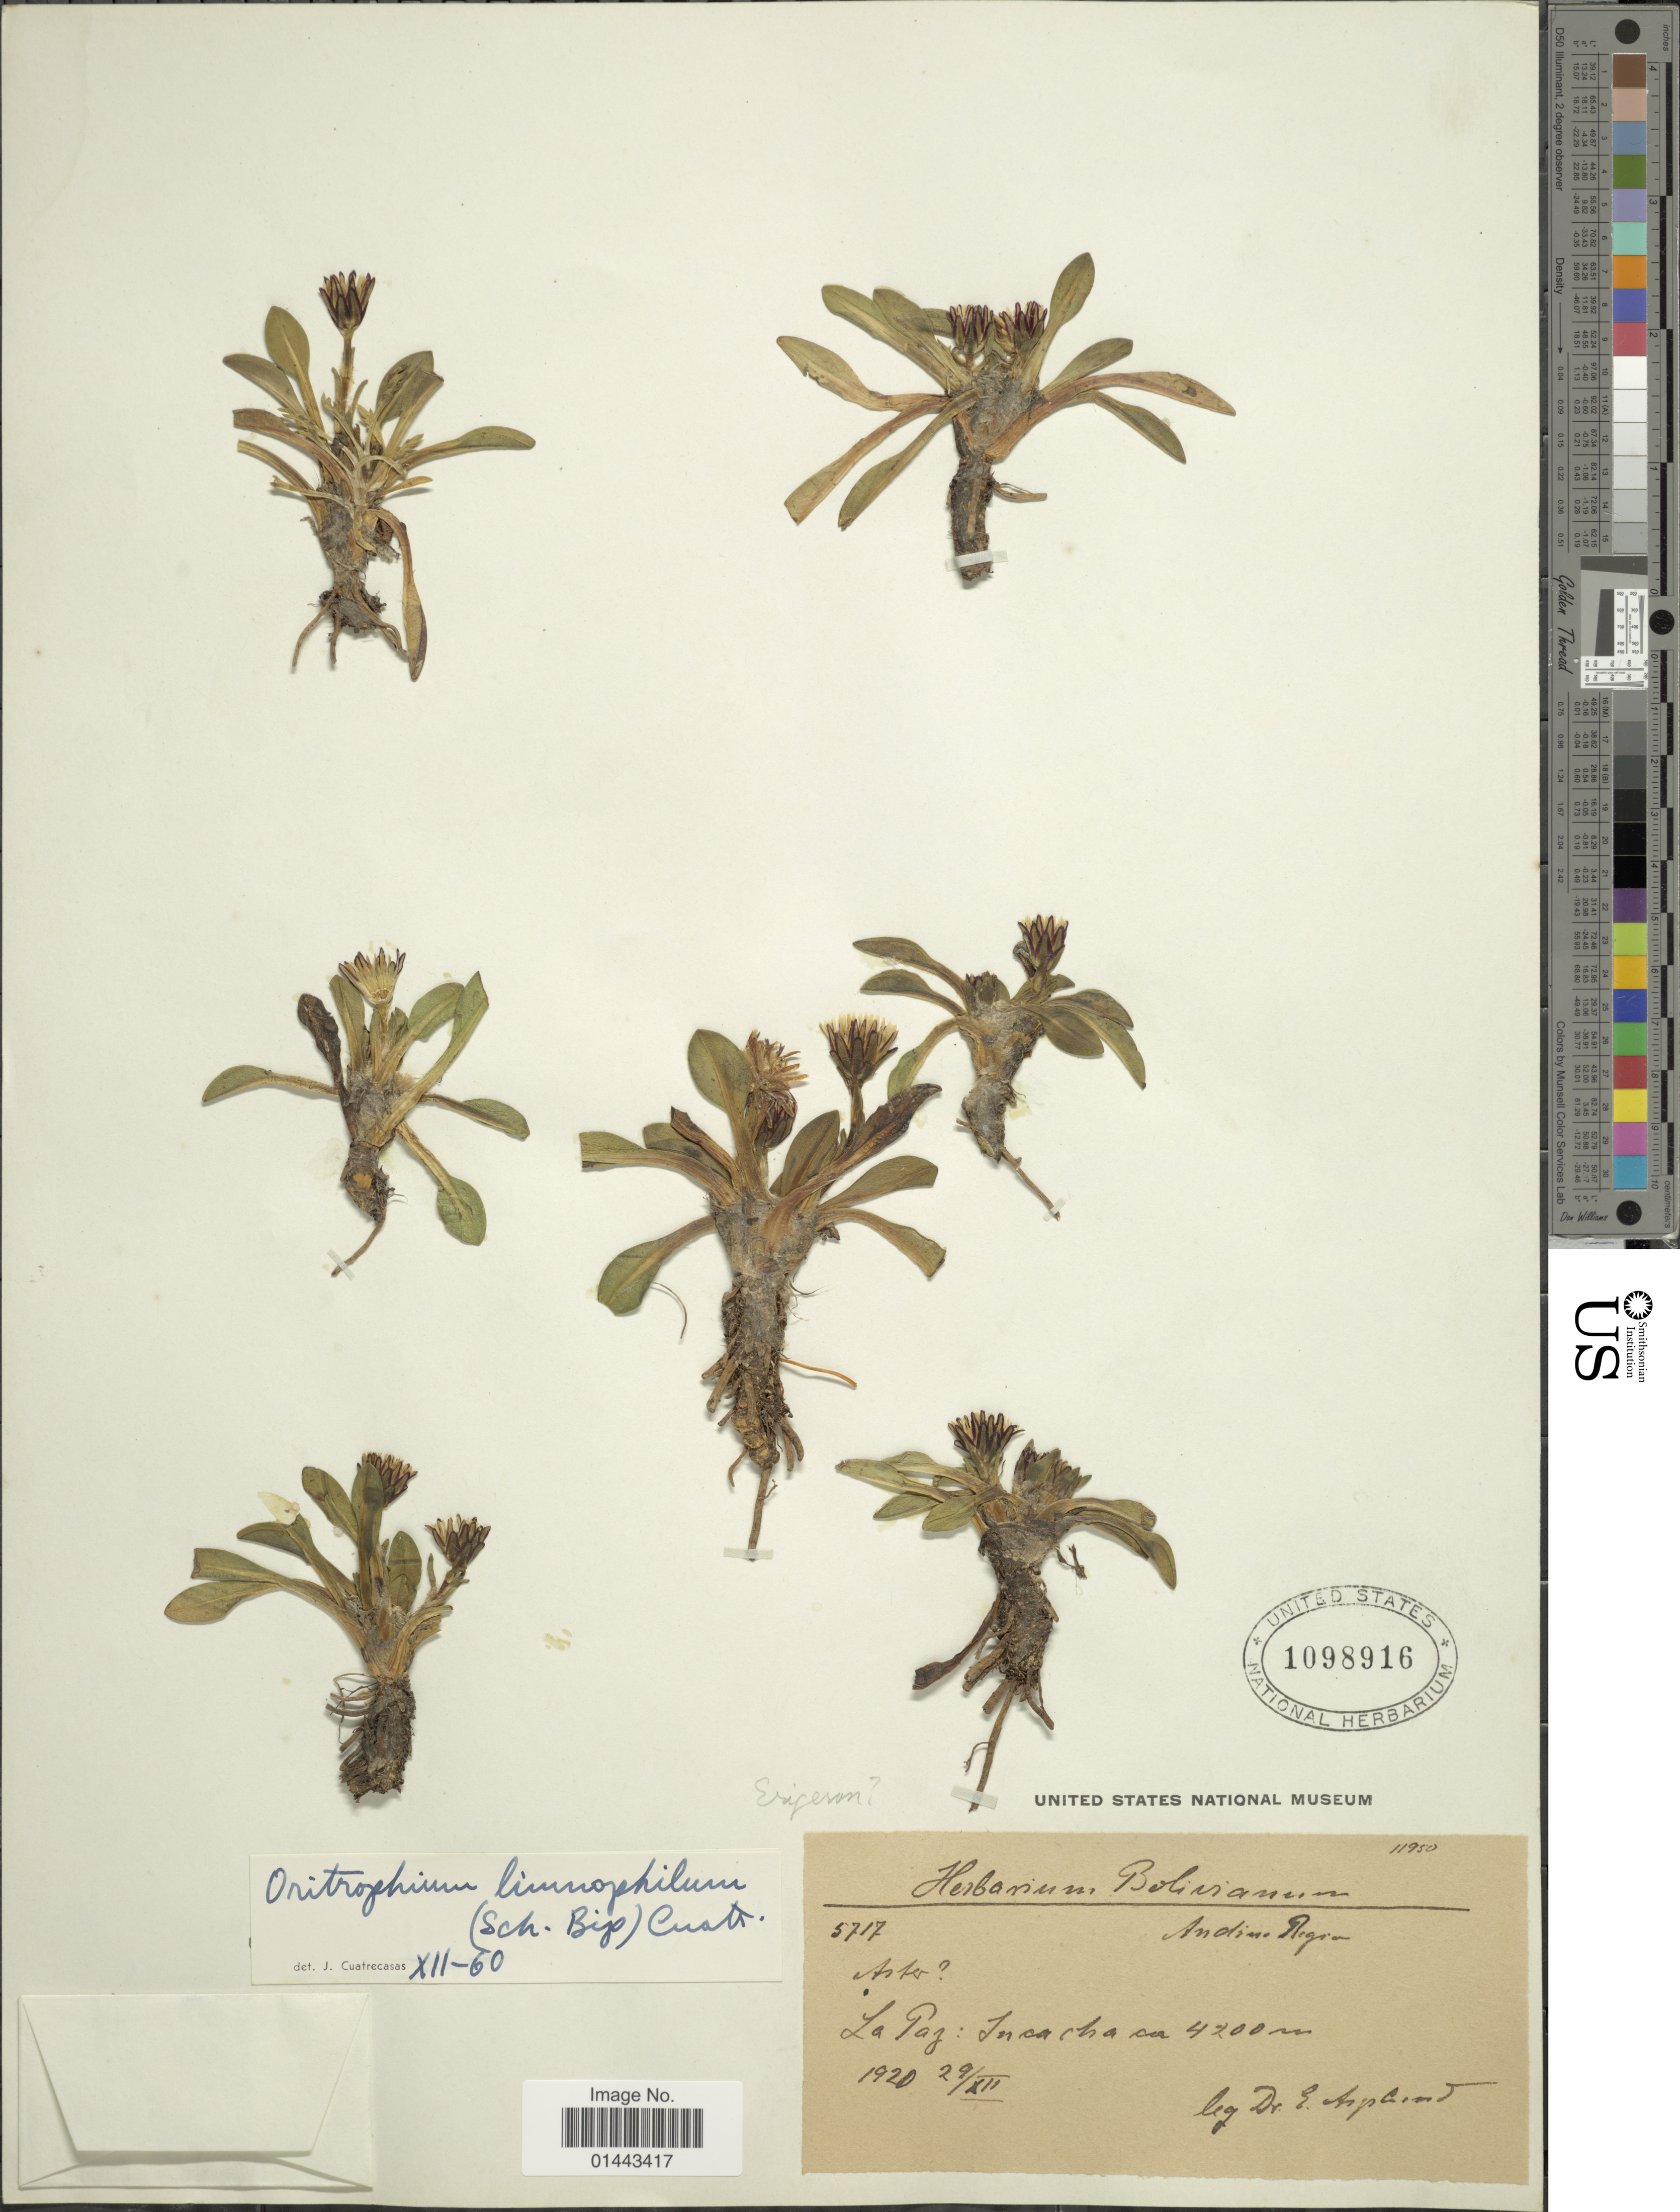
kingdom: Plantae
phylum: Tracheophyta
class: Magnoliopsida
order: Asterales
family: Asteraceae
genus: Oritrophium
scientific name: Oritrophium limnophilum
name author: (Sch. Bip.) Cuatrec.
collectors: E. Asplund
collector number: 5717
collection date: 1920-12-29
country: Bolivia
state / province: La Paz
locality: Andine region, In cacha.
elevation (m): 4200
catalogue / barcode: US 1098916